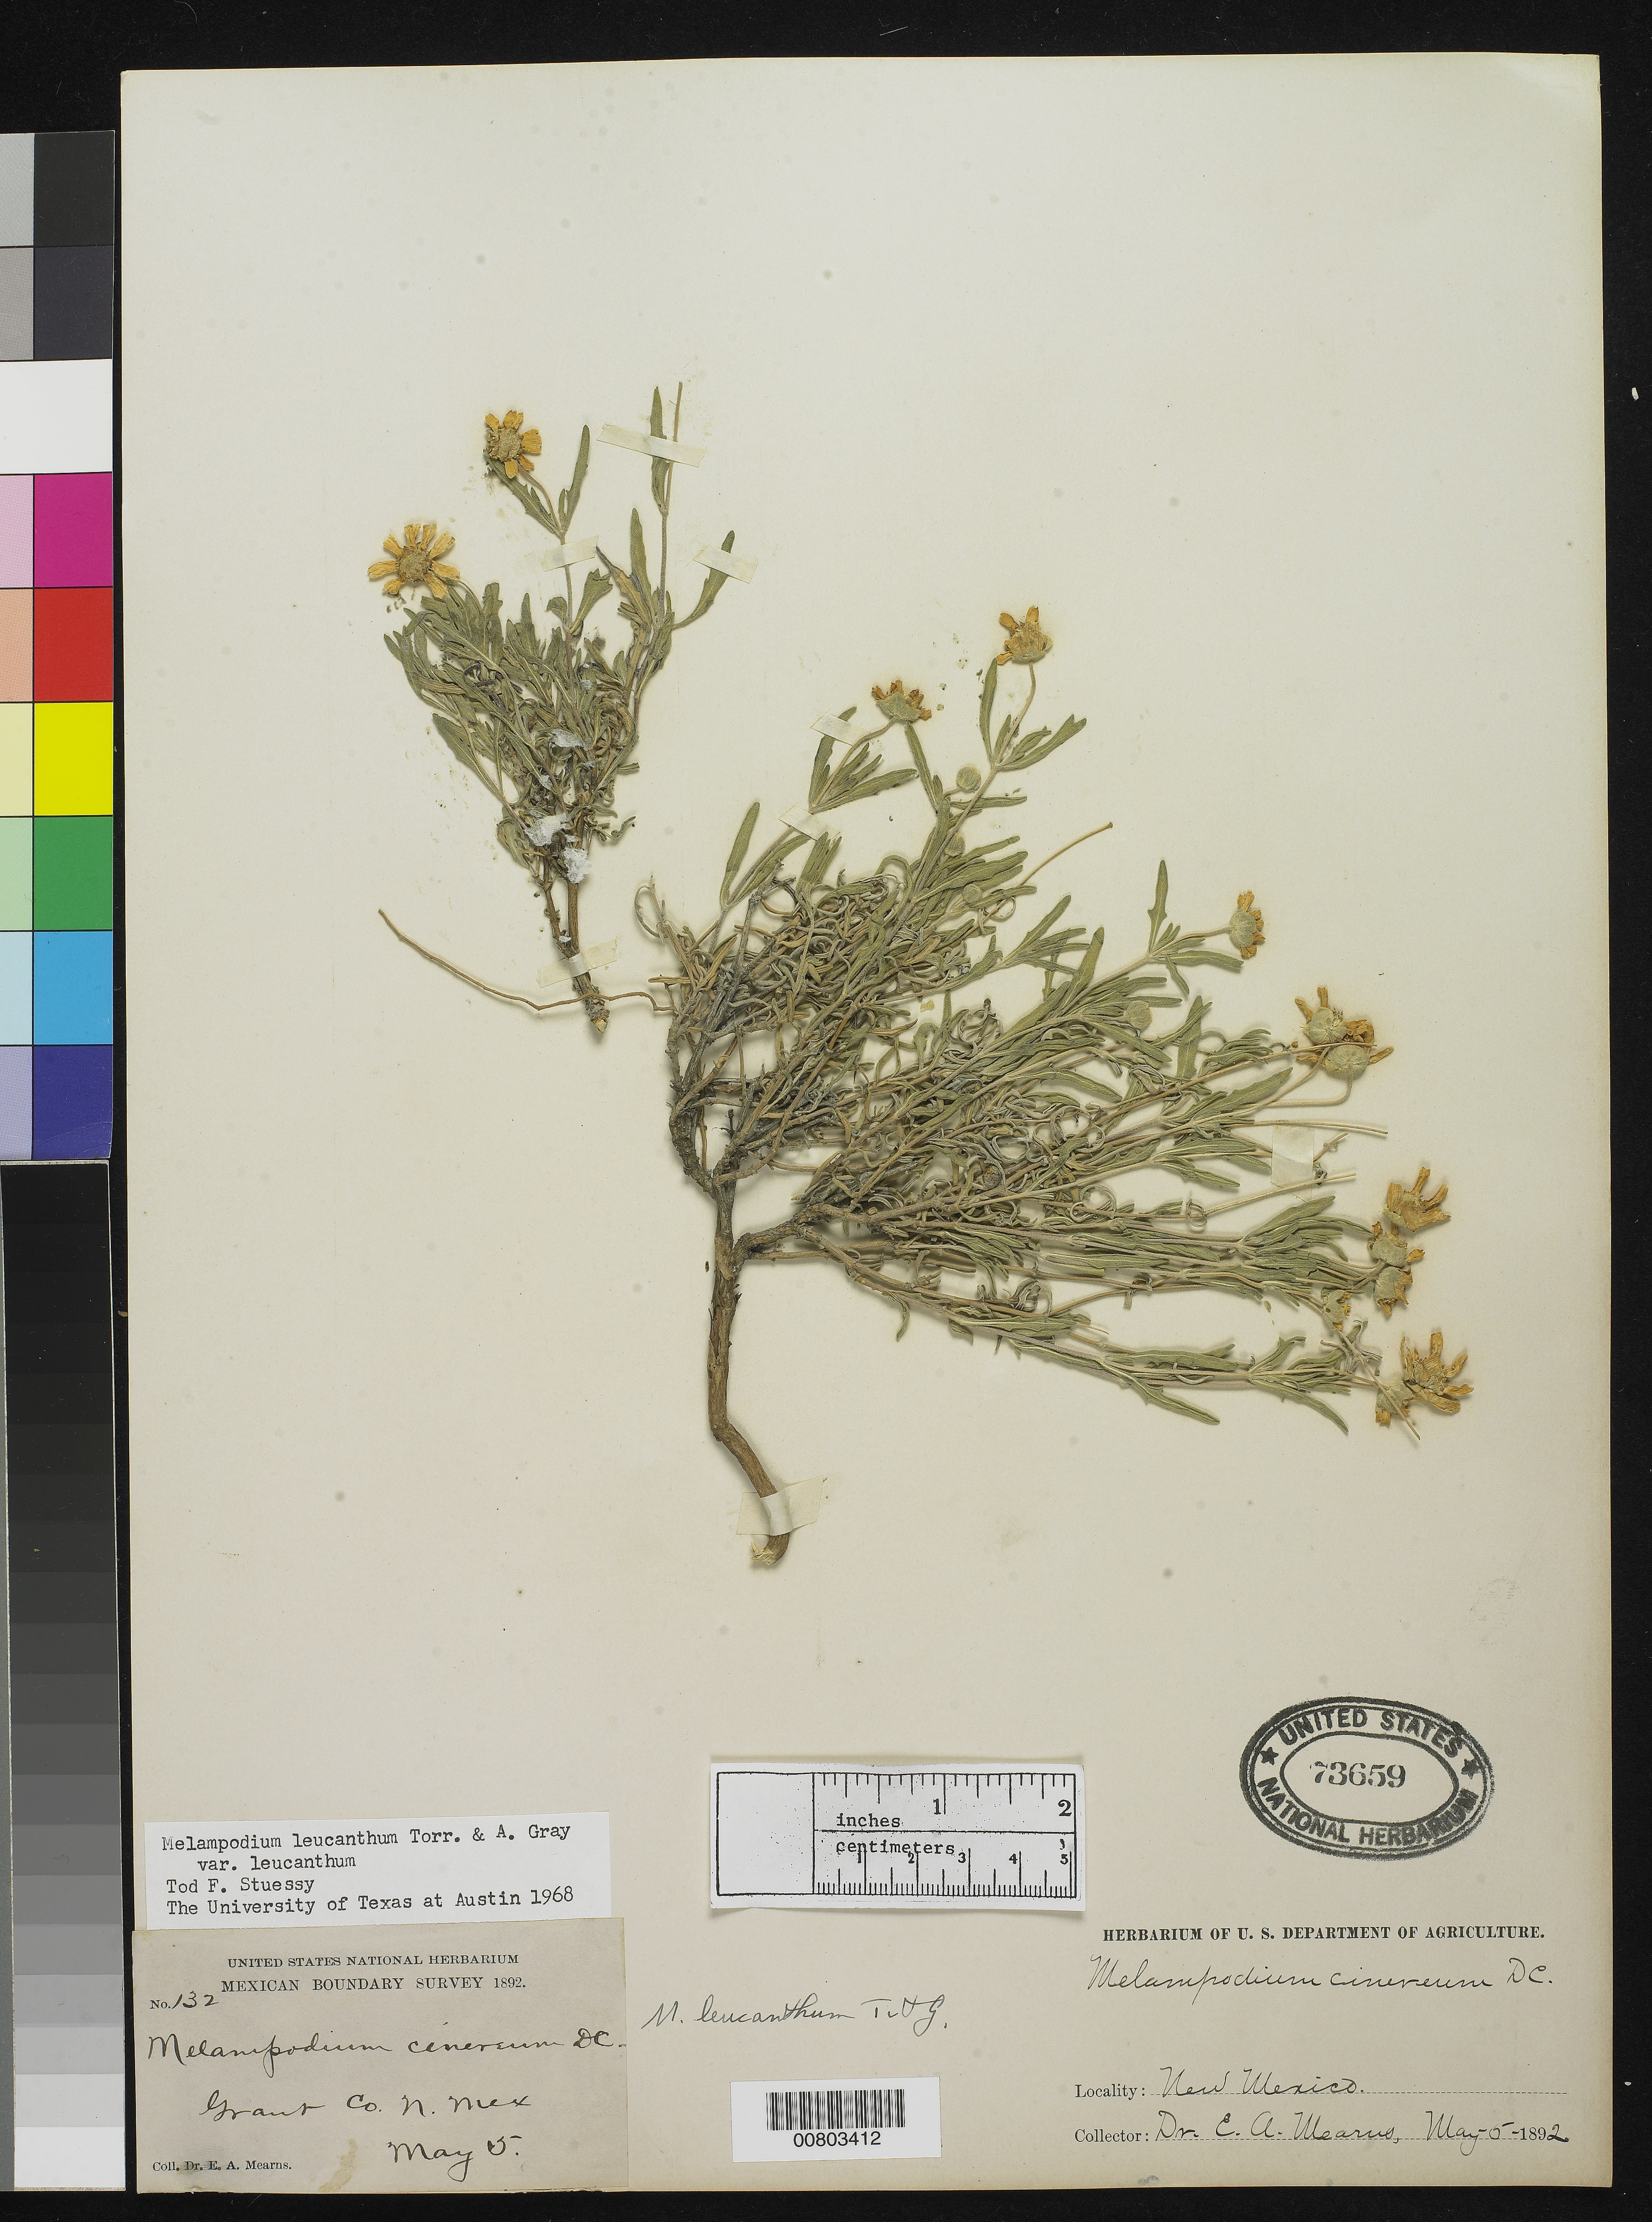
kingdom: Plantae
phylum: Tracheophyta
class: Magnoliopsida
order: Asterales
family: Asteraceae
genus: Melampodium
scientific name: Melampodium leucanthum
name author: Torr. & A. Gray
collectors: E. A. Mearns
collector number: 132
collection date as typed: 05 May 1892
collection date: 1892-05-05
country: United States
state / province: New Mexico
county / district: Grant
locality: Grant County, New Mexico.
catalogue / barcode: US 73659